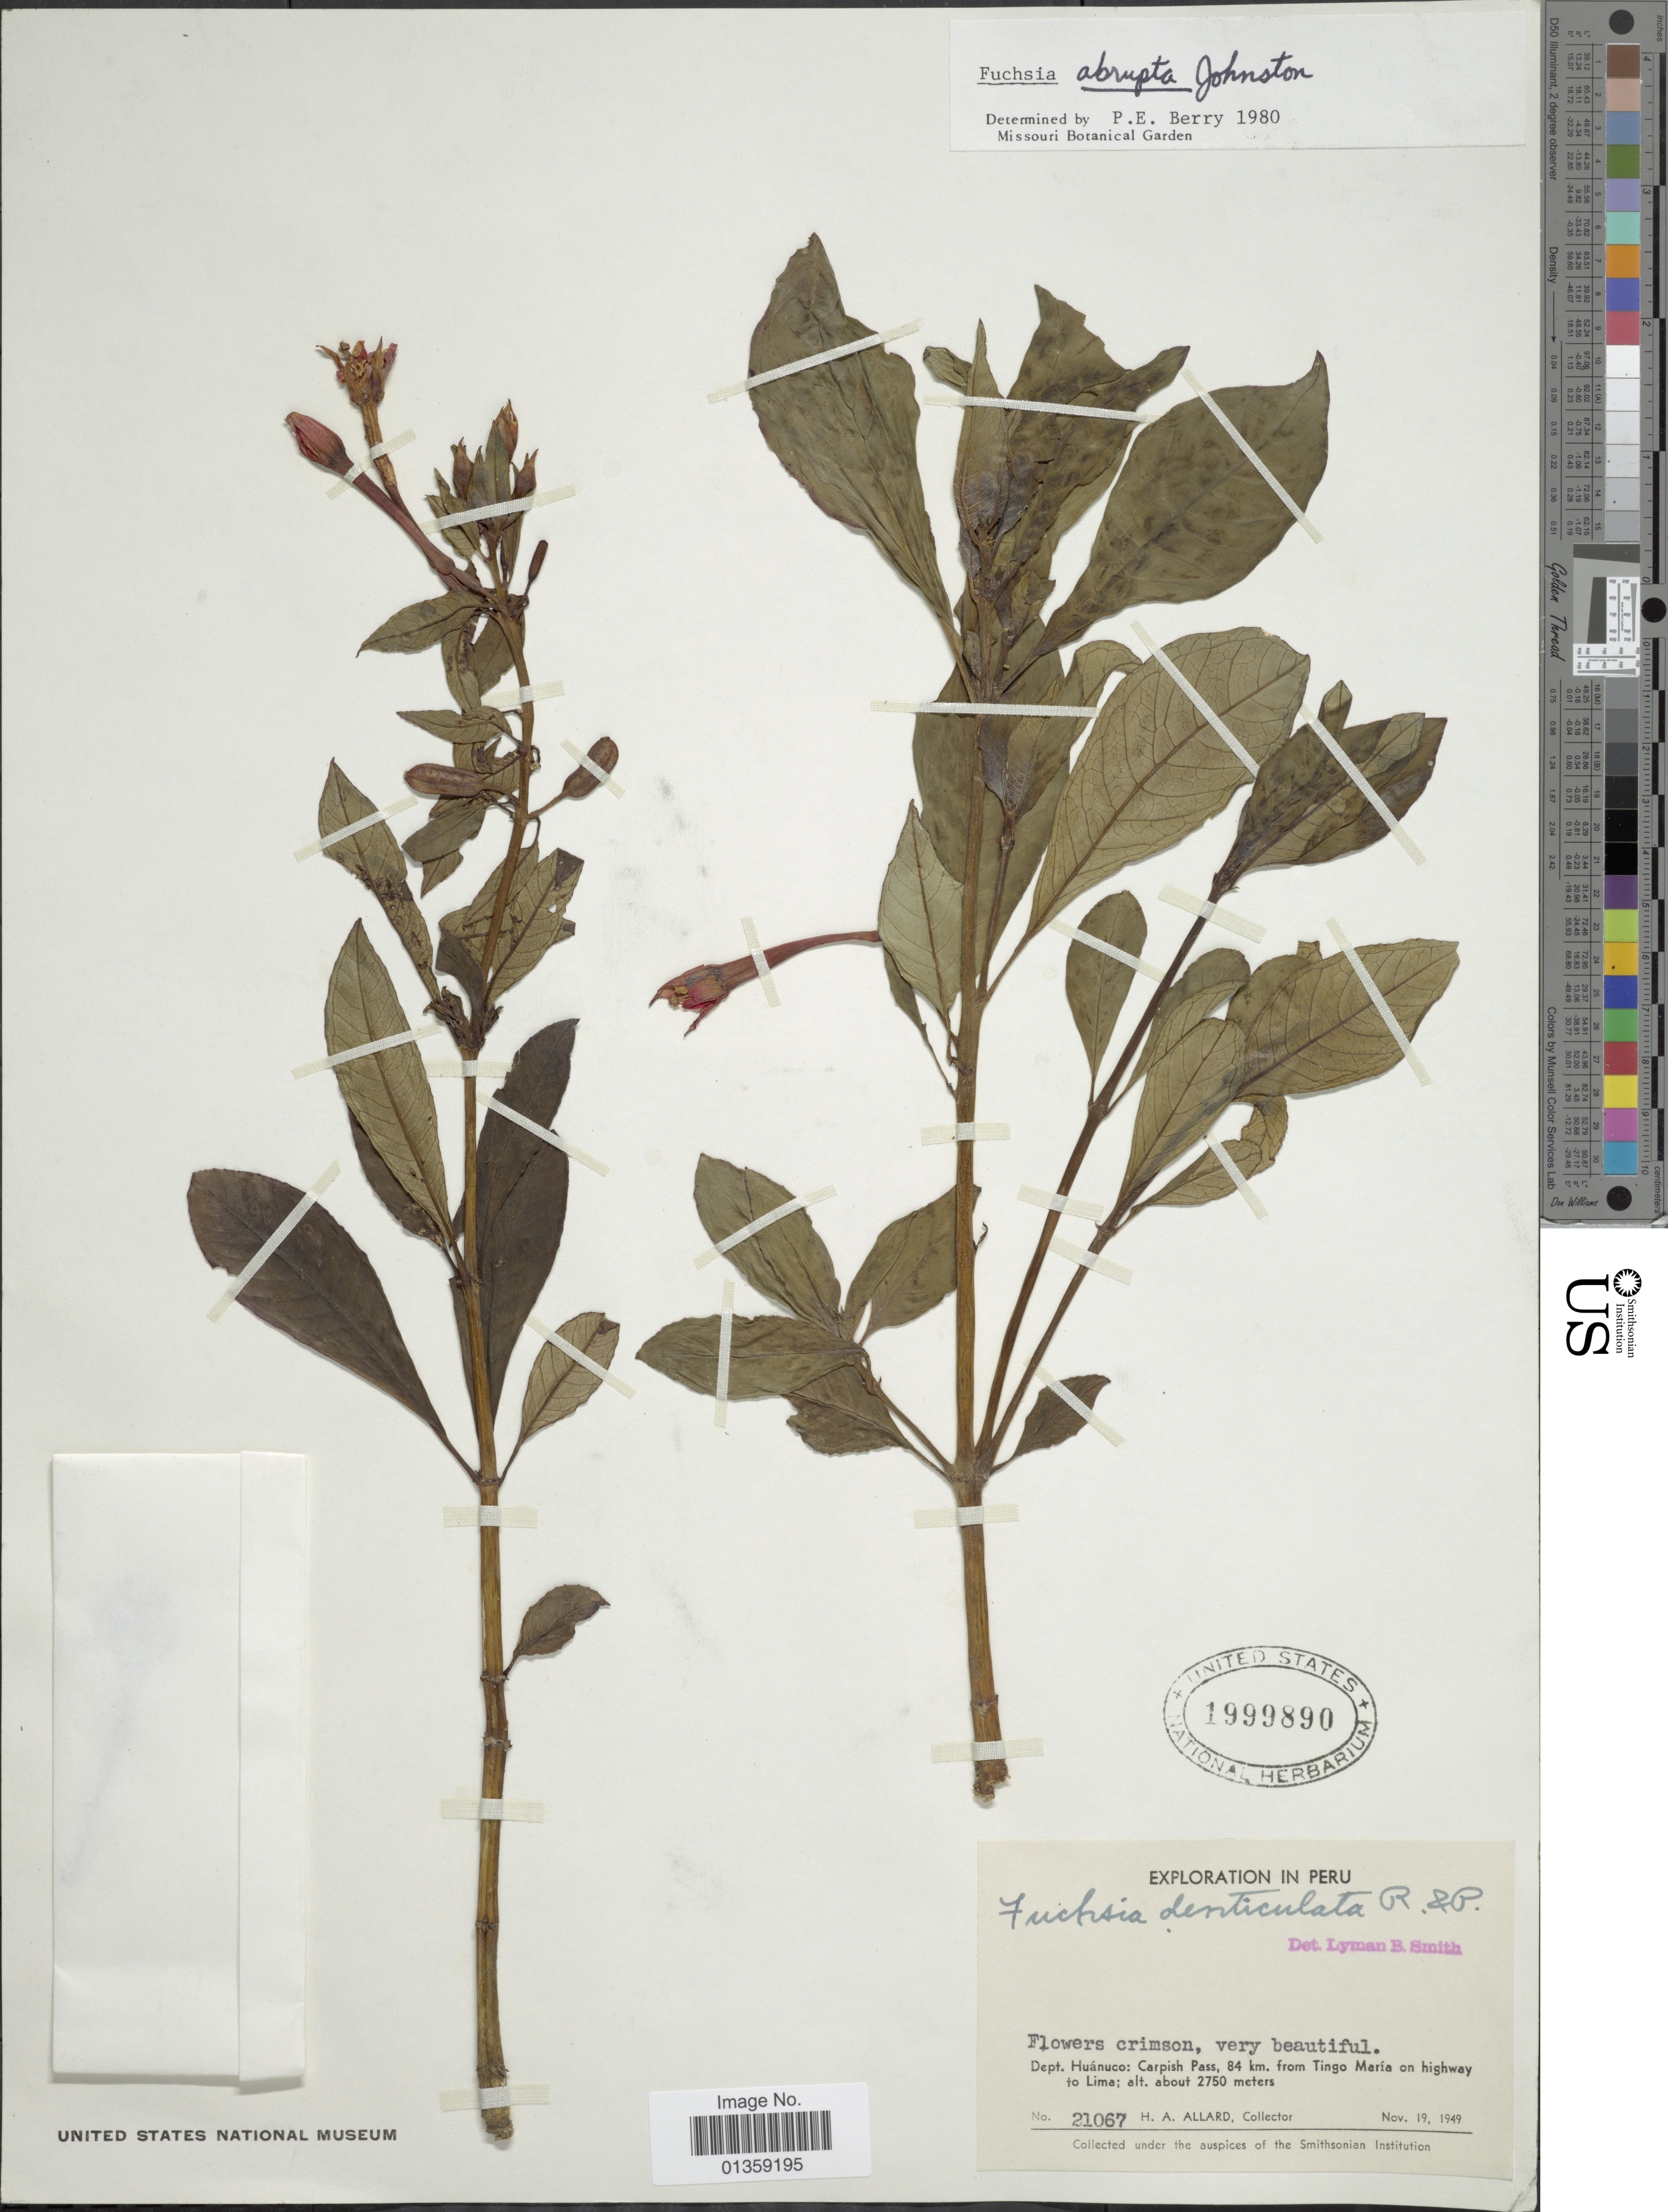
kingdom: Plantae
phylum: Tracheophyta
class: Magnoliopsida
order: Myrtales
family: Onagraceae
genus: Fuchsia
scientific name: Fuchsia abrupta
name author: I.M. Johnst.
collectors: H. A. Allard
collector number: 21067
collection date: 1949-11-19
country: Peru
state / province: Huánuco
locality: Carpish Pass, 84 km. from Tingo María on highway to Lima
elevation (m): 2750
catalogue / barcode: US 1999890